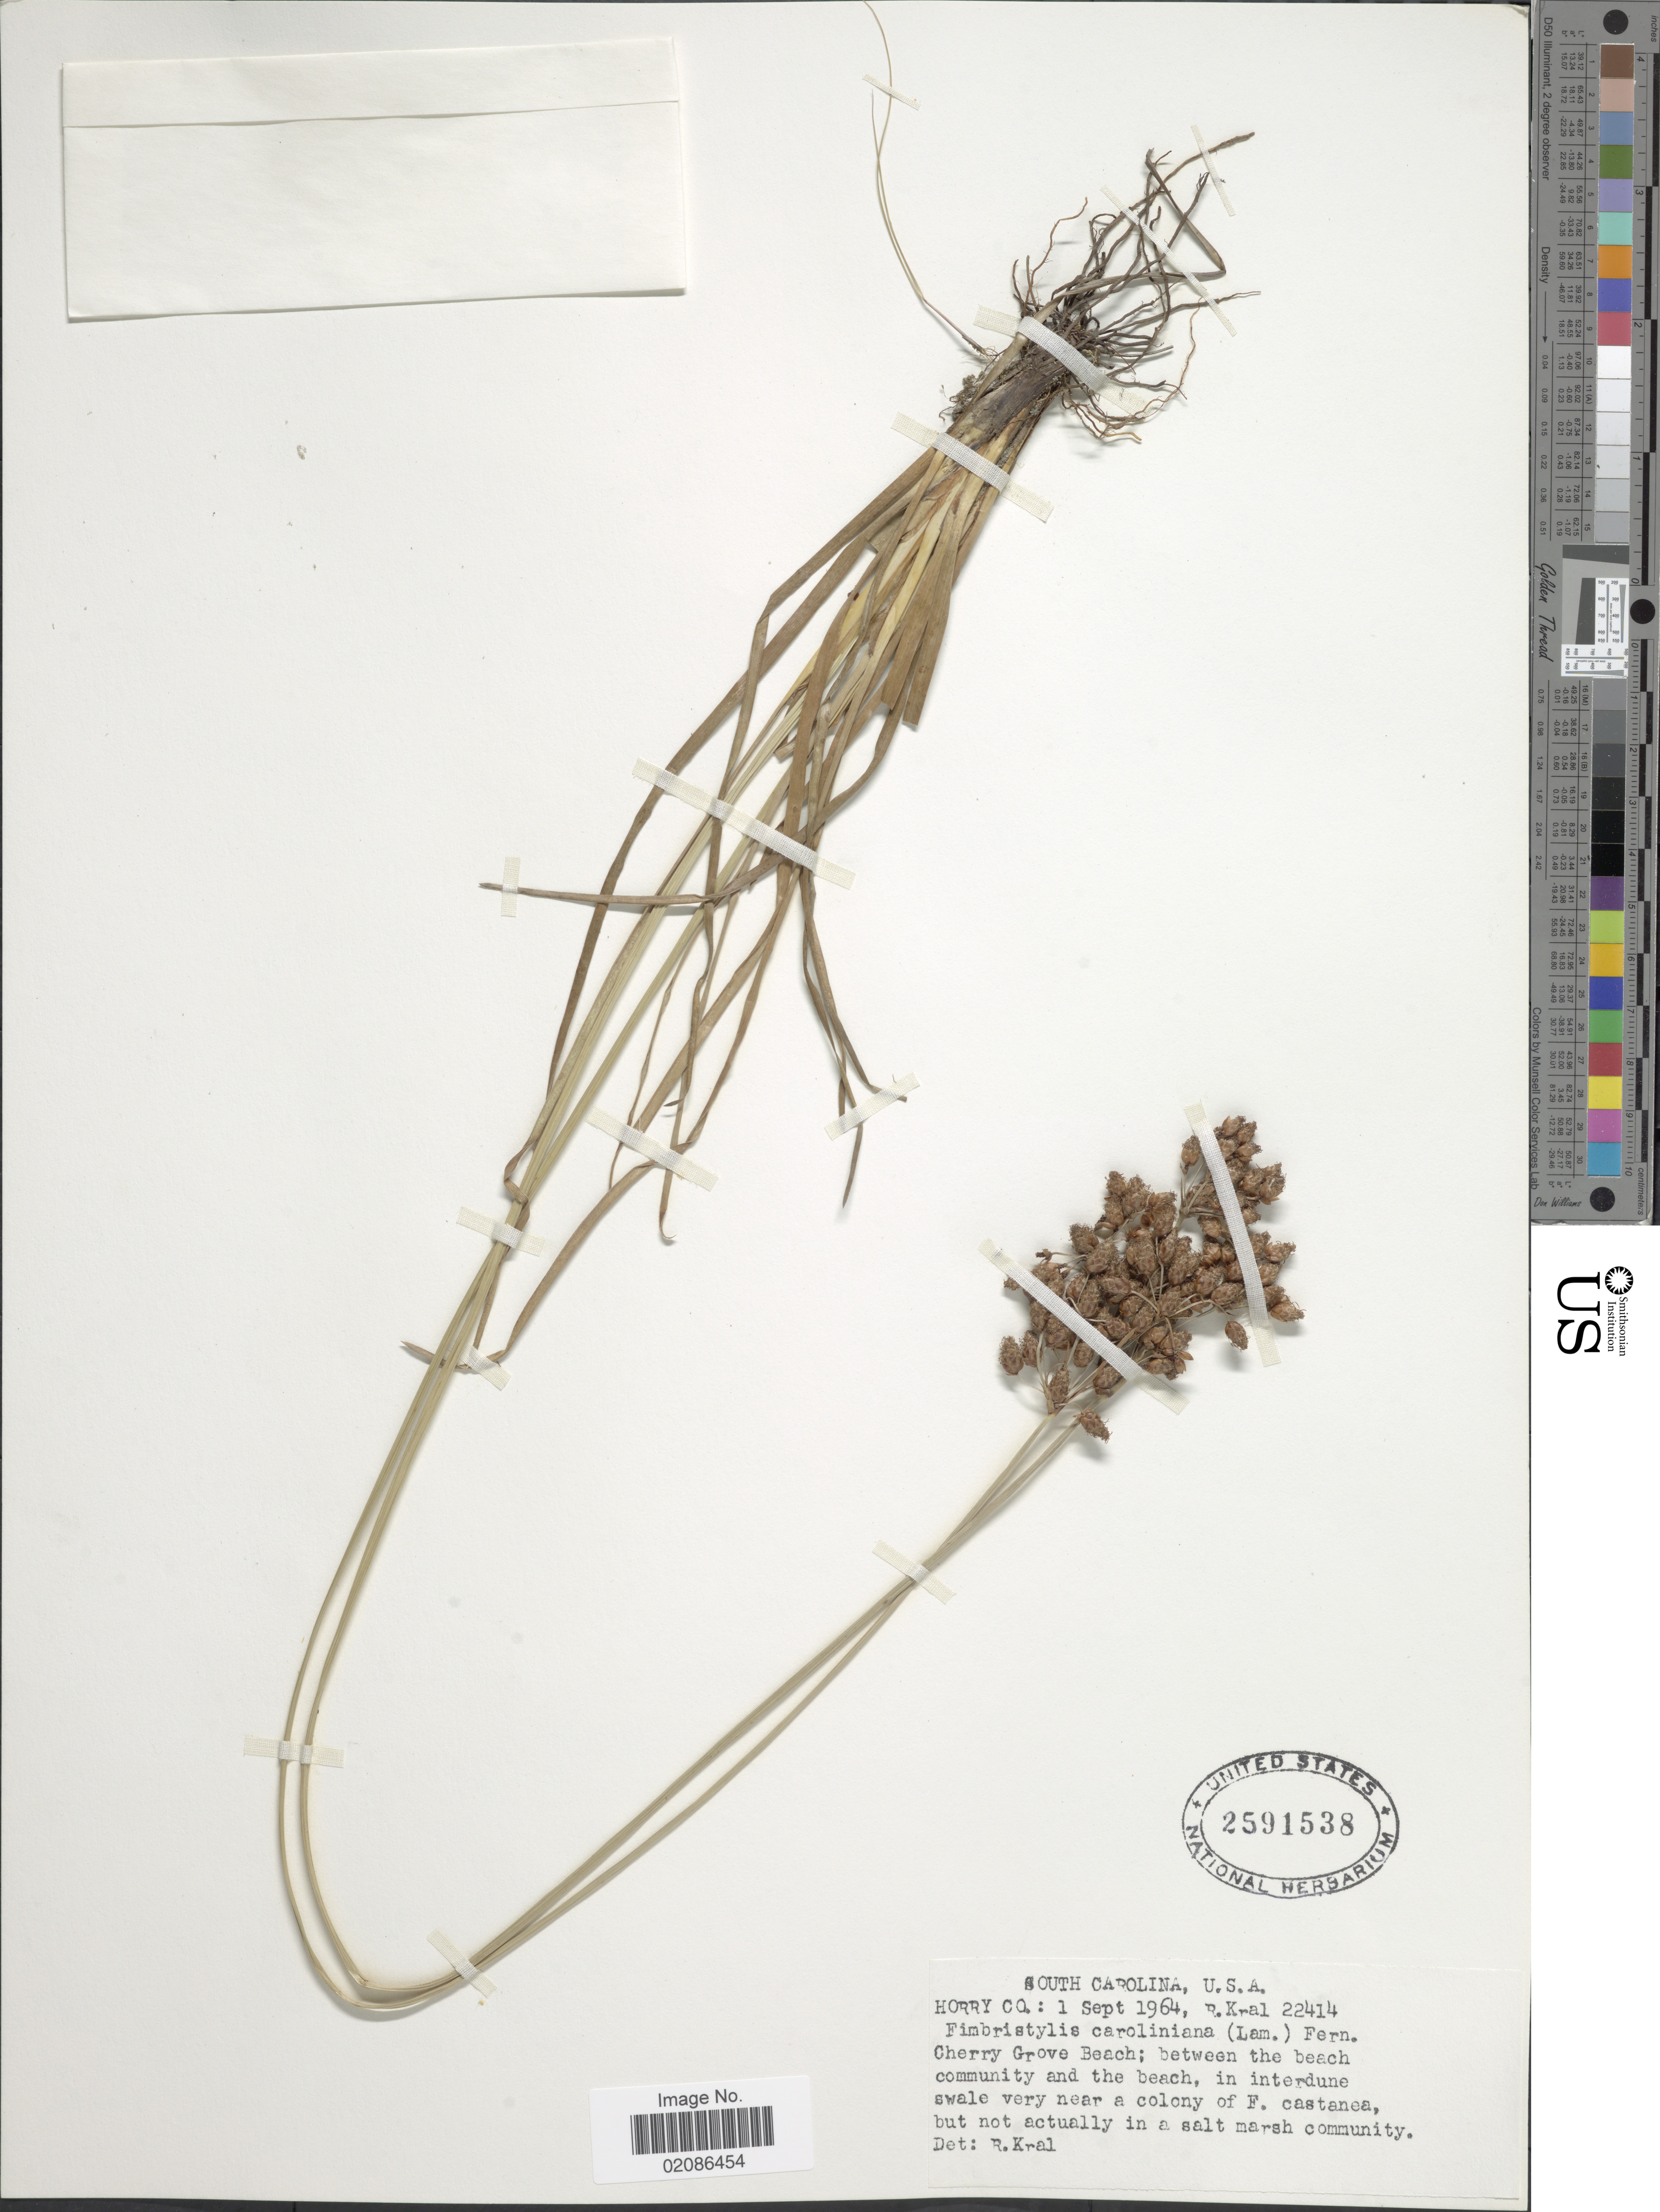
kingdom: Plantae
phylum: Tracheophyta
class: Liliopsida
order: Poales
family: Cyperaceae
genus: Fimbristylis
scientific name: Fimbristylis caroliniana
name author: (Lam.) Fernald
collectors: R. Kral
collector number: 22414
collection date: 1964-09-01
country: United States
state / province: South Carolina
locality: Horry Co; Cherry Grove Beach; between the beach community and the beach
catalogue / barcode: US 2591538